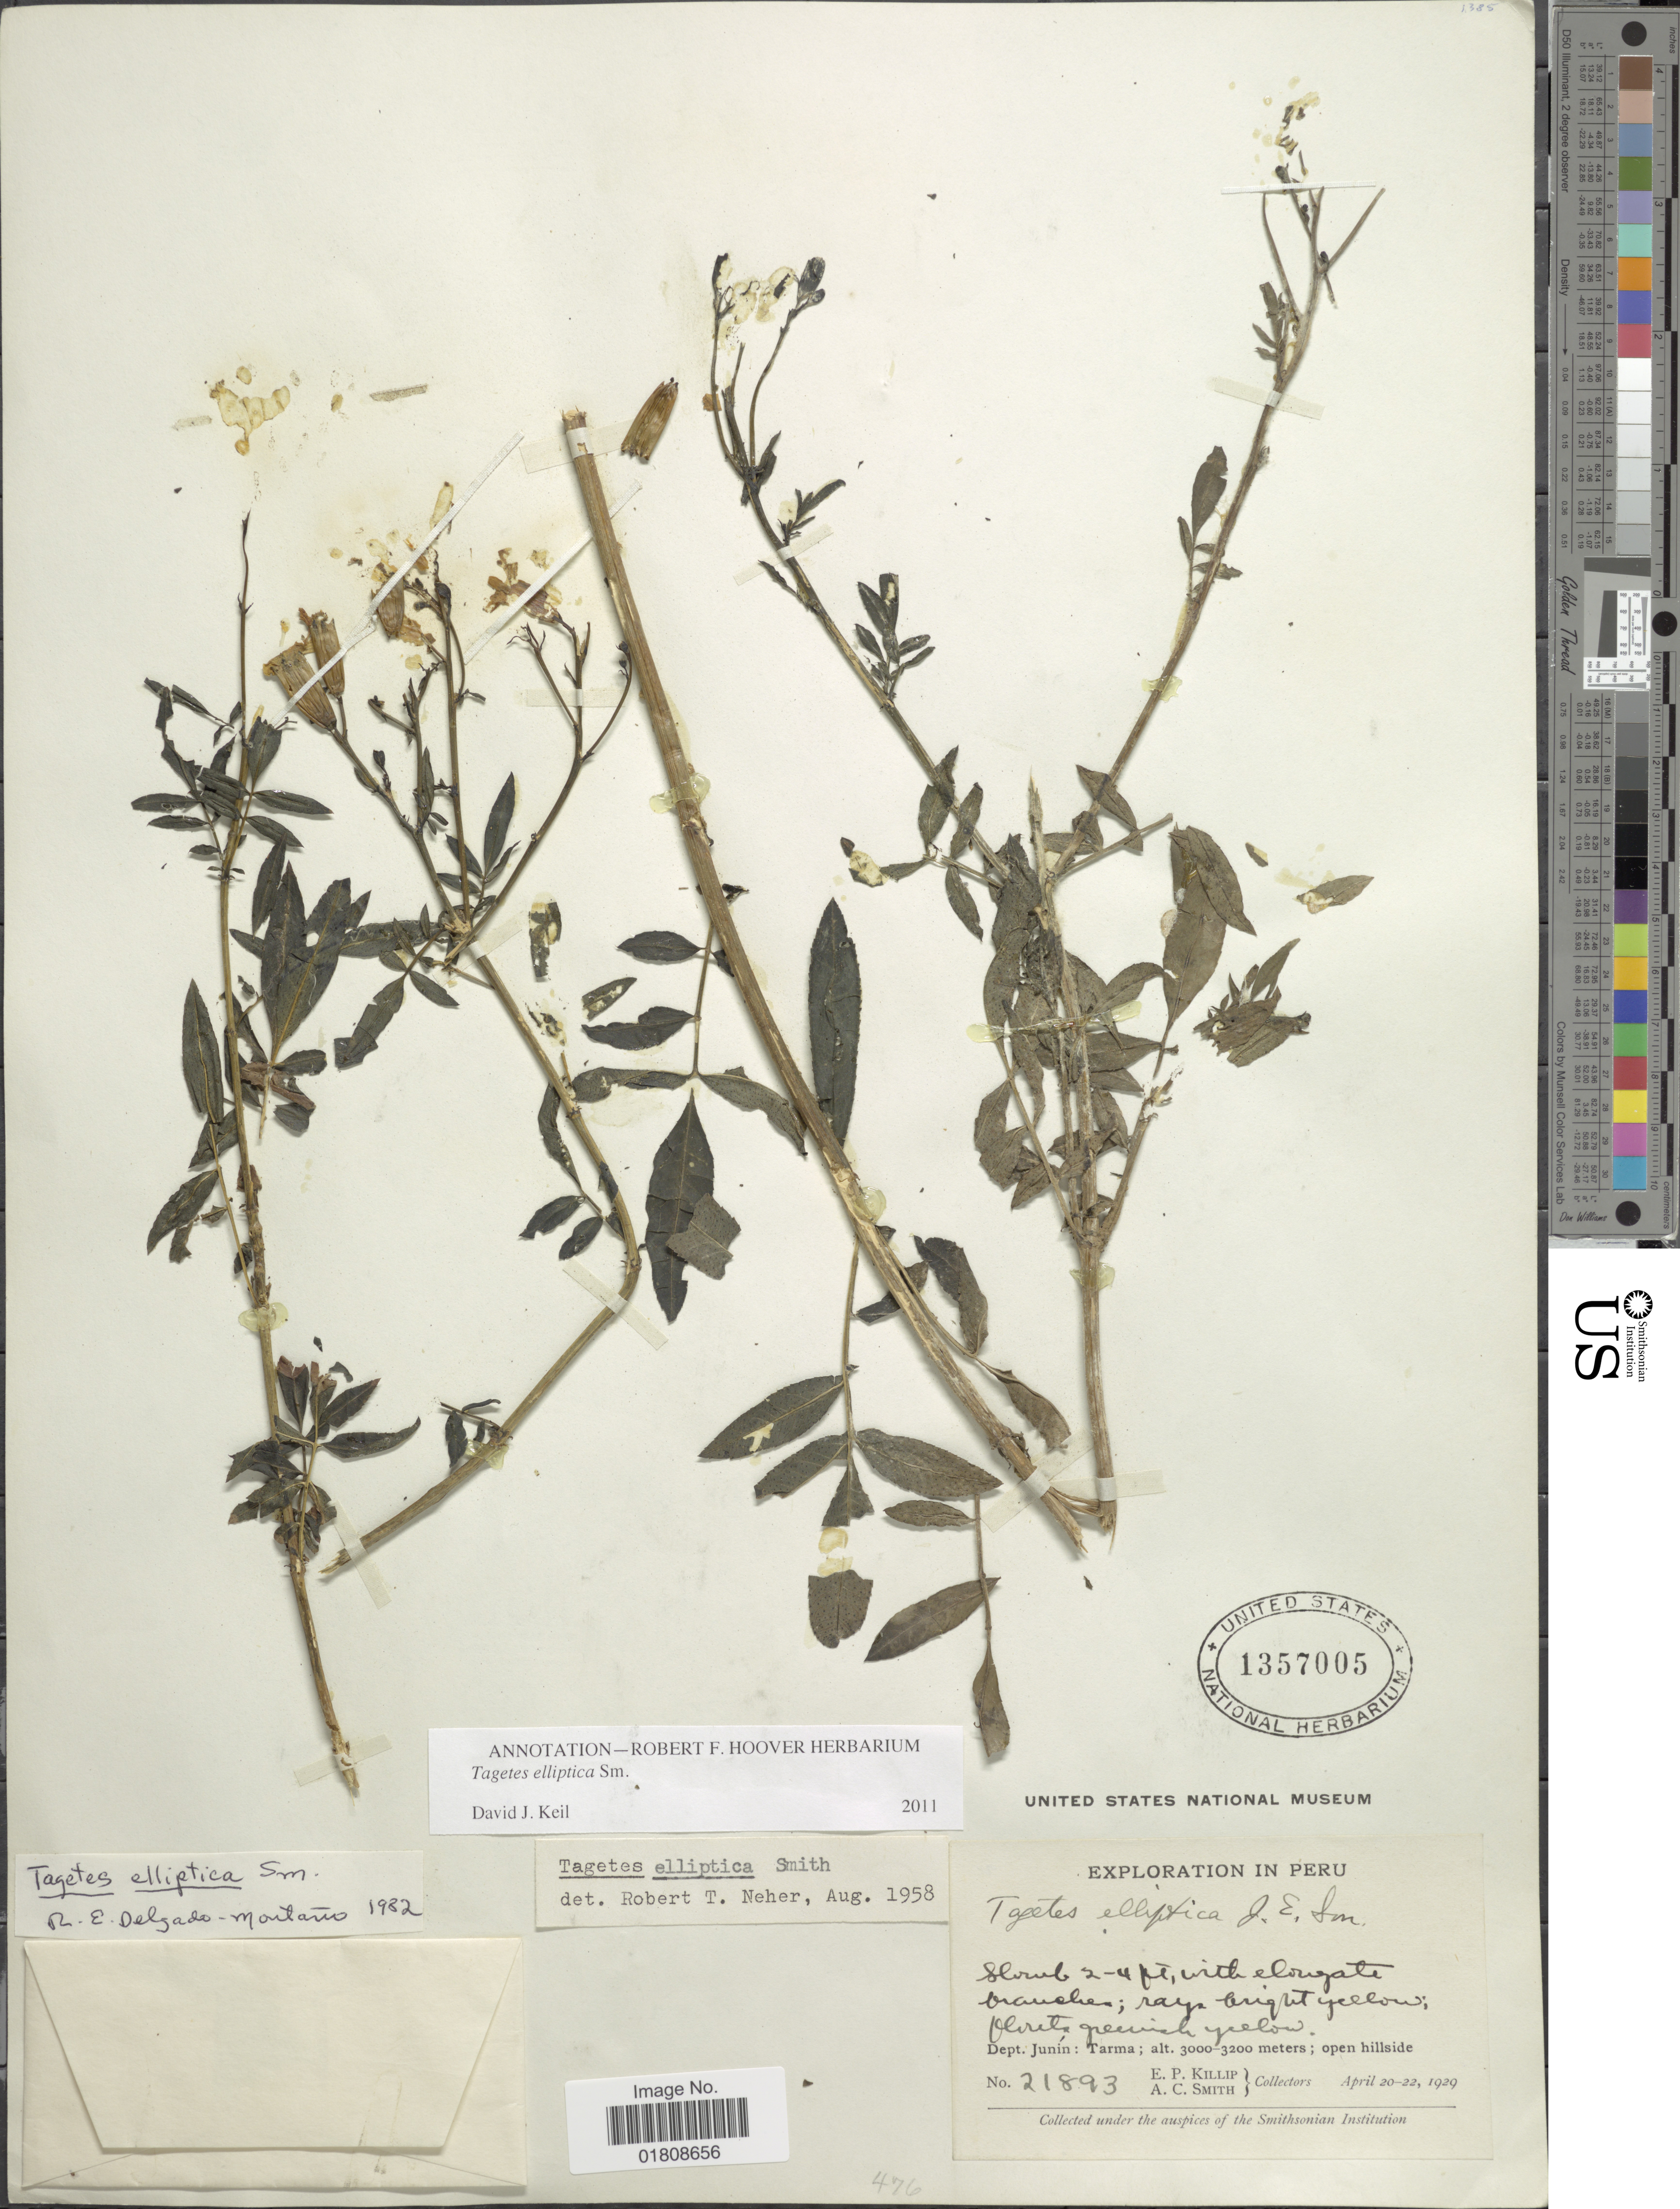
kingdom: Plantae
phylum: Tracheophyta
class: Magnoliopsida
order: Asterales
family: Asteraceae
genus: Tagetes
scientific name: Tagetes elliptica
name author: Sm. in Rees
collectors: E. P. Killip & A. C. Smith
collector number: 21893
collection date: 1929-04-20/1929-04-22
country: Peru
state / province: Junín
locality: Tarma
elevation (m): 3000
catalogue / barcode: US 1357005